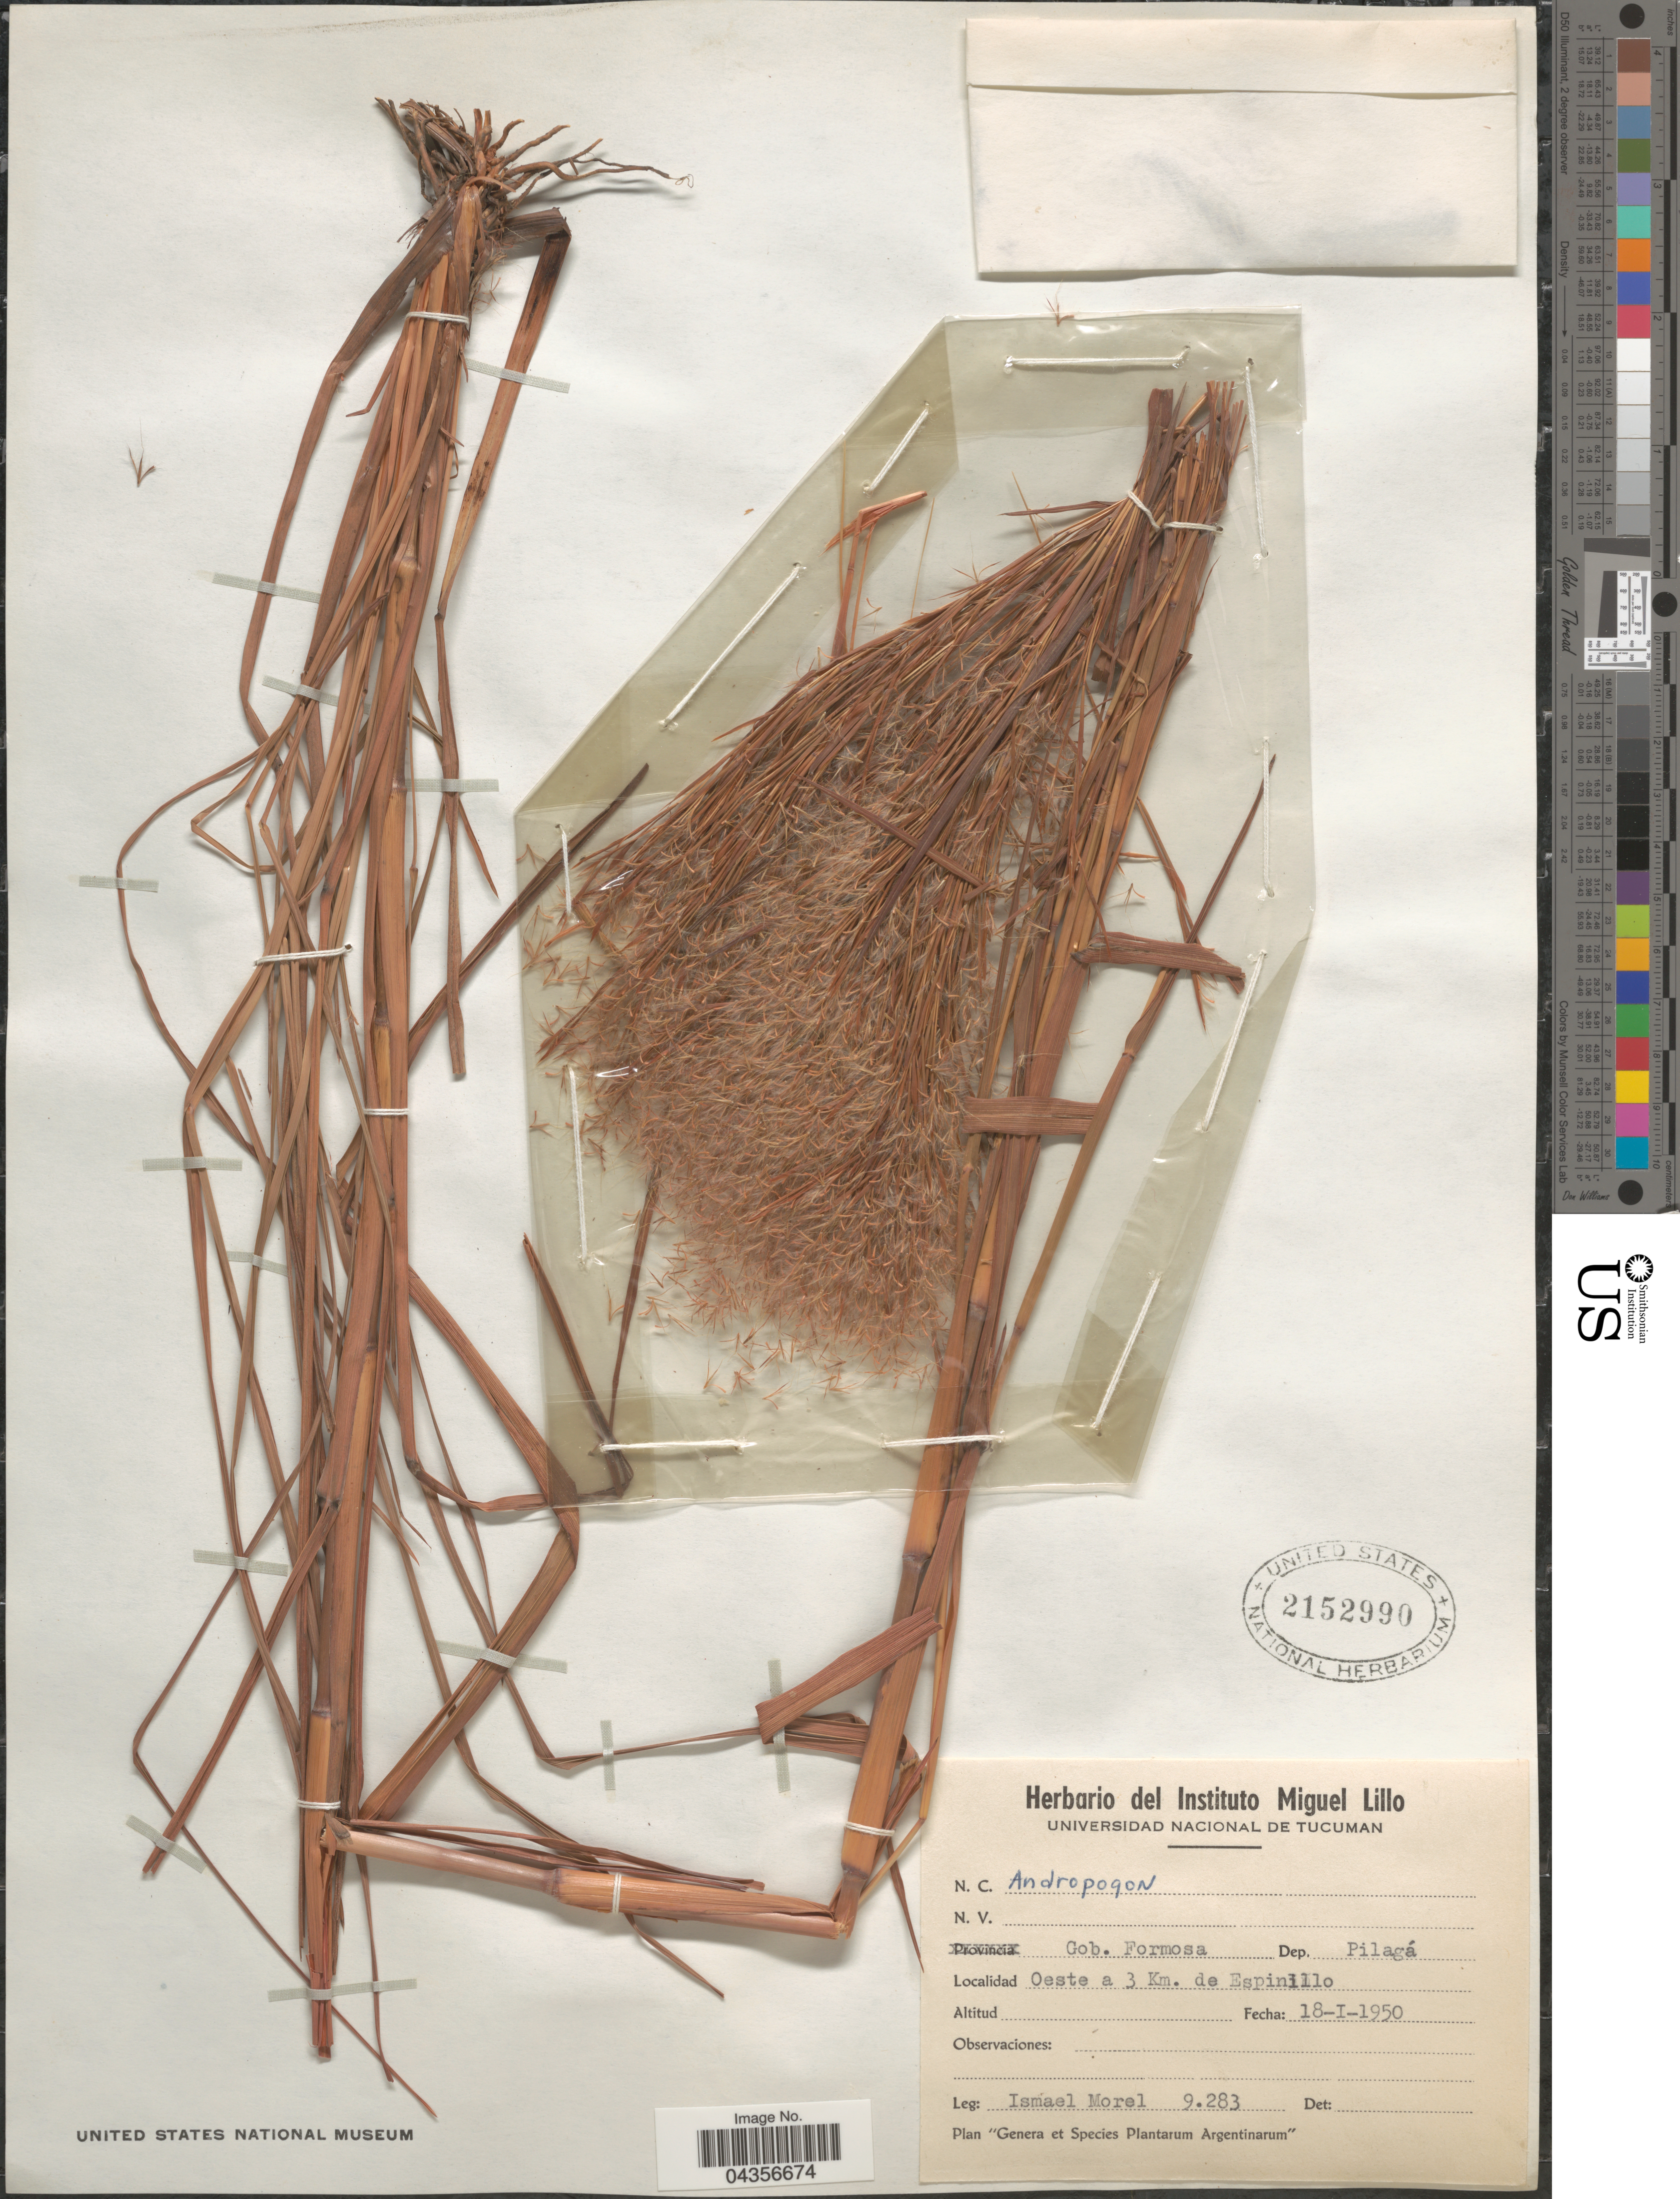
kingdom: Plantae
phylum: Tracheophyta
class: Liliopsida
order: Poales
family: Poaceae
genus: Schizachyrium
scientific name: Schizachyrium microstachyum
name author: (Desv. ex Ham.) Roseng. et al.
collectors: I. Morel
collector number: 9283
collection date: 1950-01-18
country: Argentina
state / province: Formosa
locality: Gob. Formosa. Dep. Pilagá. Oeste a 3 Km. de Espinillo.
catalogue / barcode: US 2152990